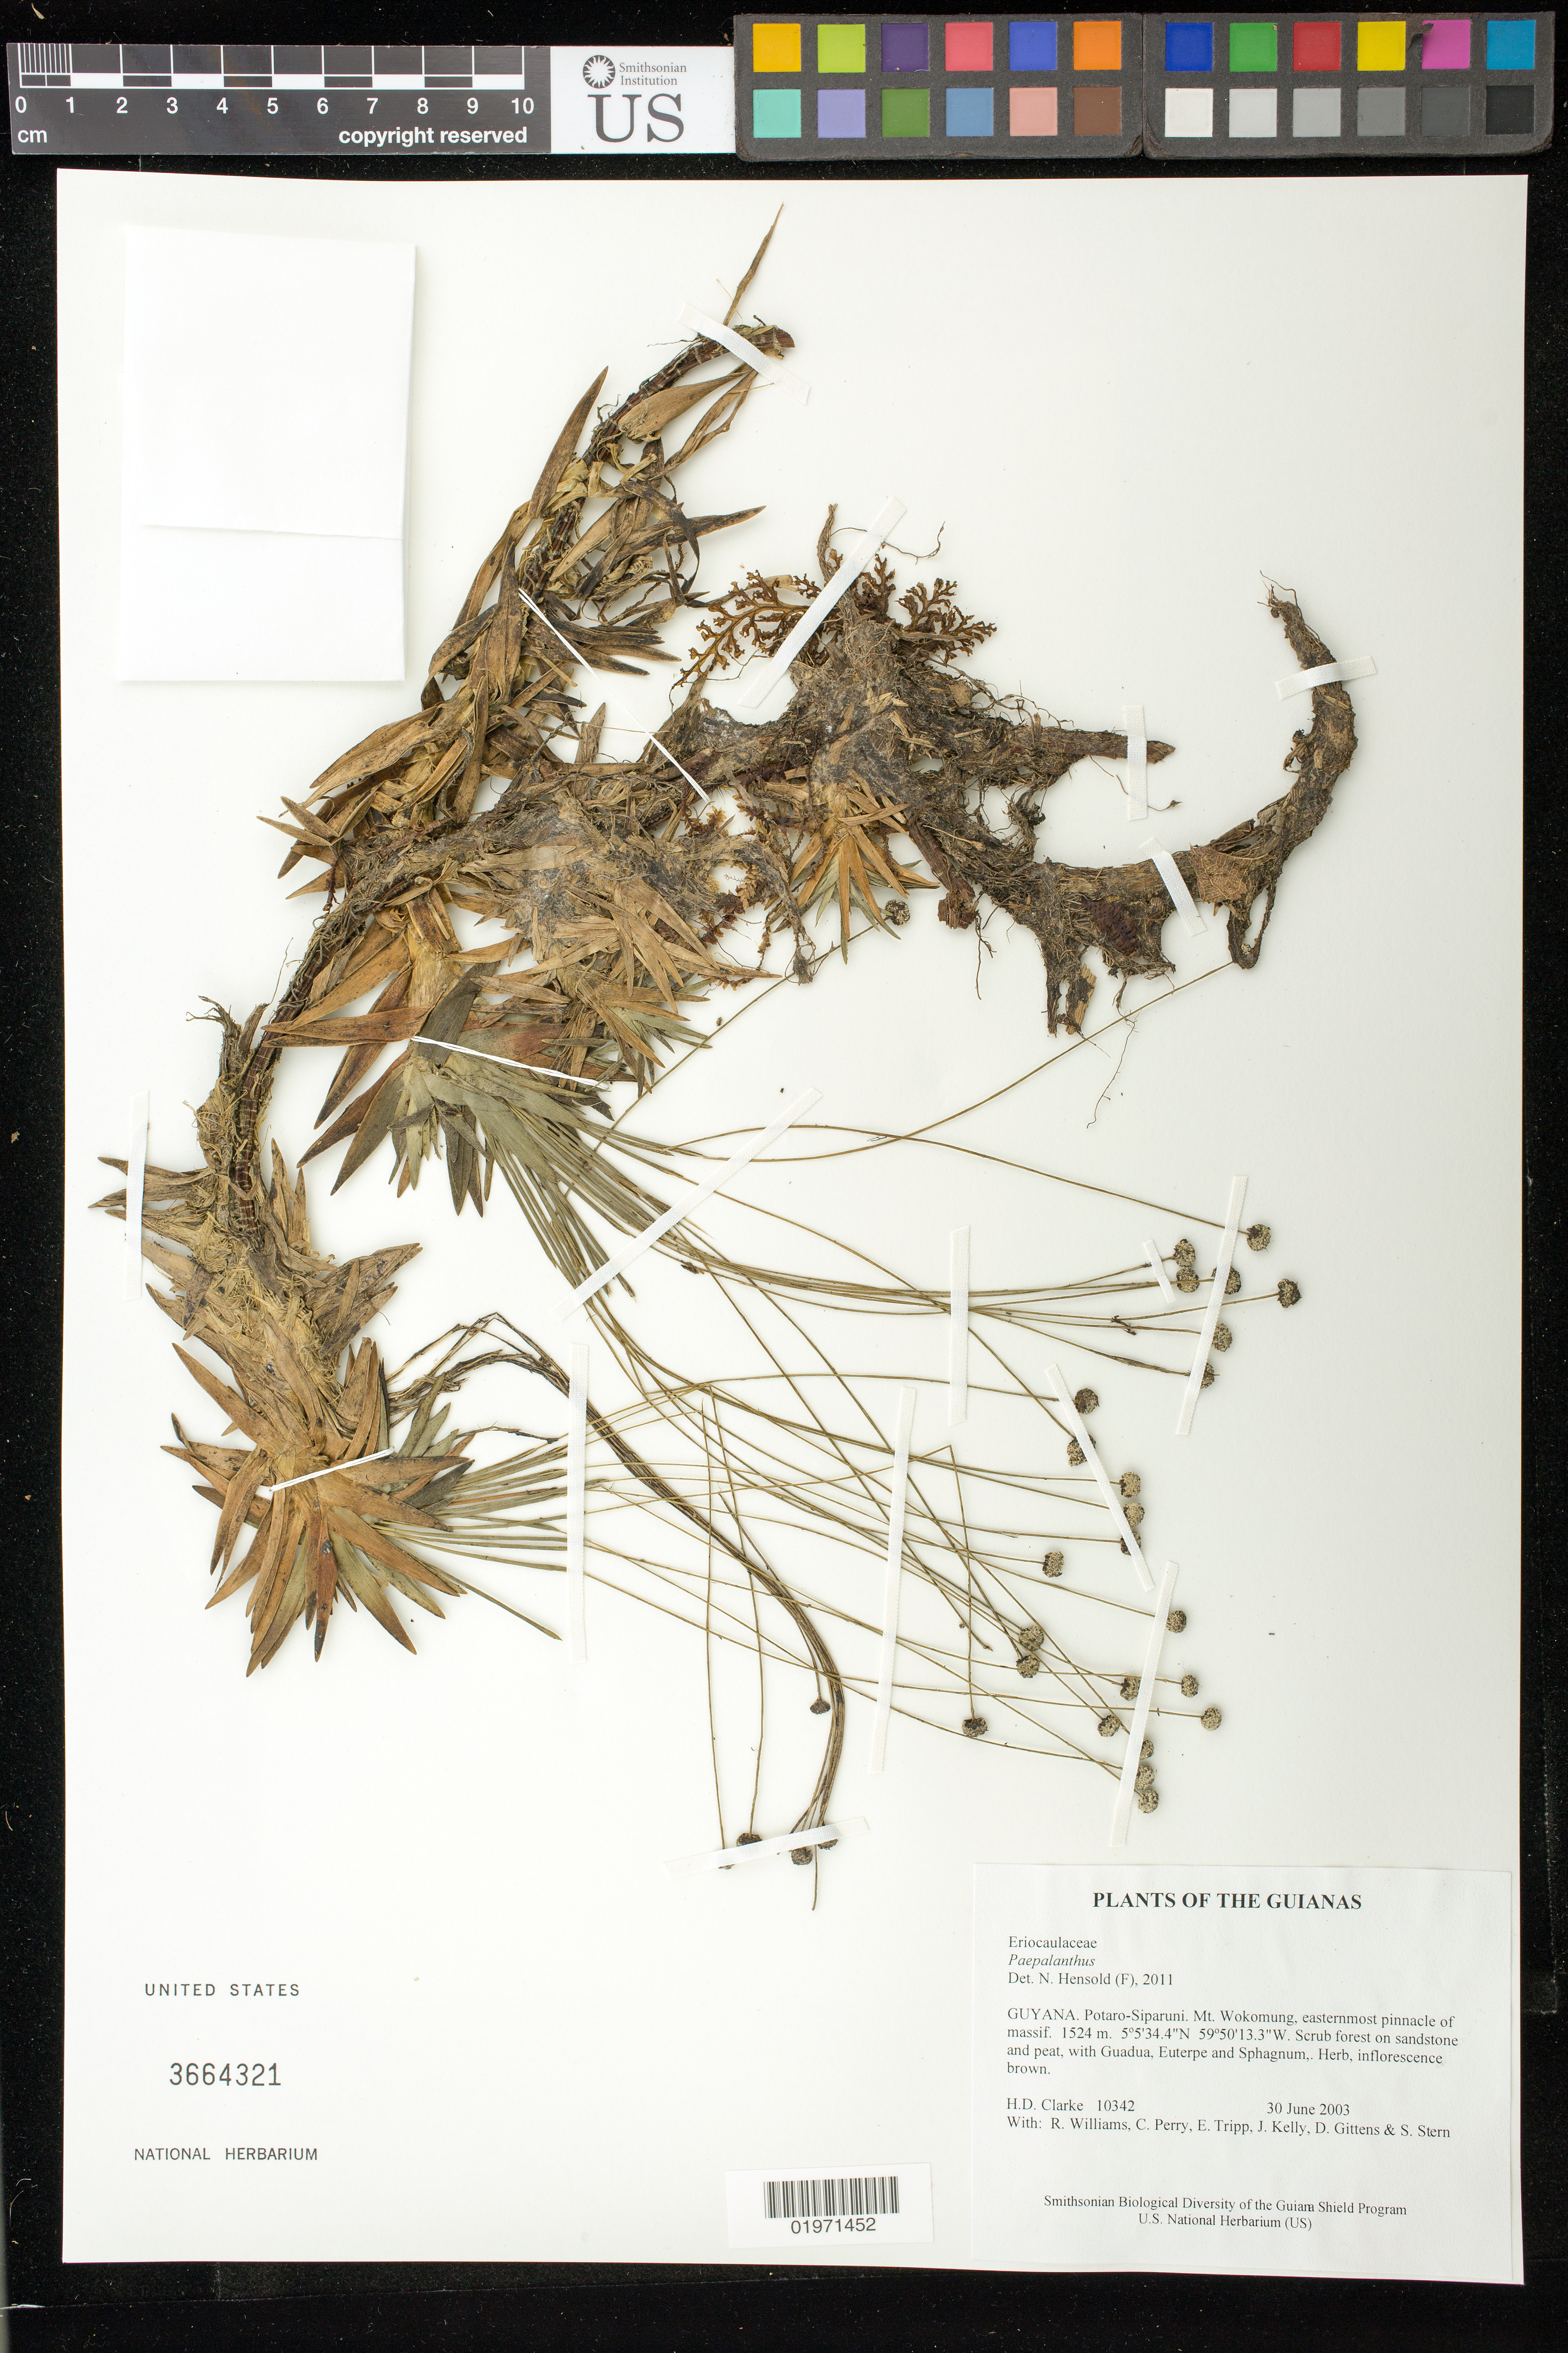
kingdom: Plantae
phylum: Tracheophyta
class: Liliopsida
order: Poales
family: Eriocaulaceae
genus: Paepalanthus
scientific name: Paepalanthus sp.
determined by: Hensold, N.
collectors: H. D. Clarke, R. Williams, C. Perry, E. Tripp, J. Kelly, D. Gittens & S. R. Stern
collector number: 10342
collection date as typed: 30 June 2003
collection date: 2003-06-30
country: Guyana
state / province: Potaro-Siparuni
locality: Mt. Wokomung, easternmost pinnacle of massif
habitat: Scrub forest on sandstone and peat, with Guadua, Euterpe and Sphagnum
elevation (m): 1524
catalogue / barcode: US 3664321